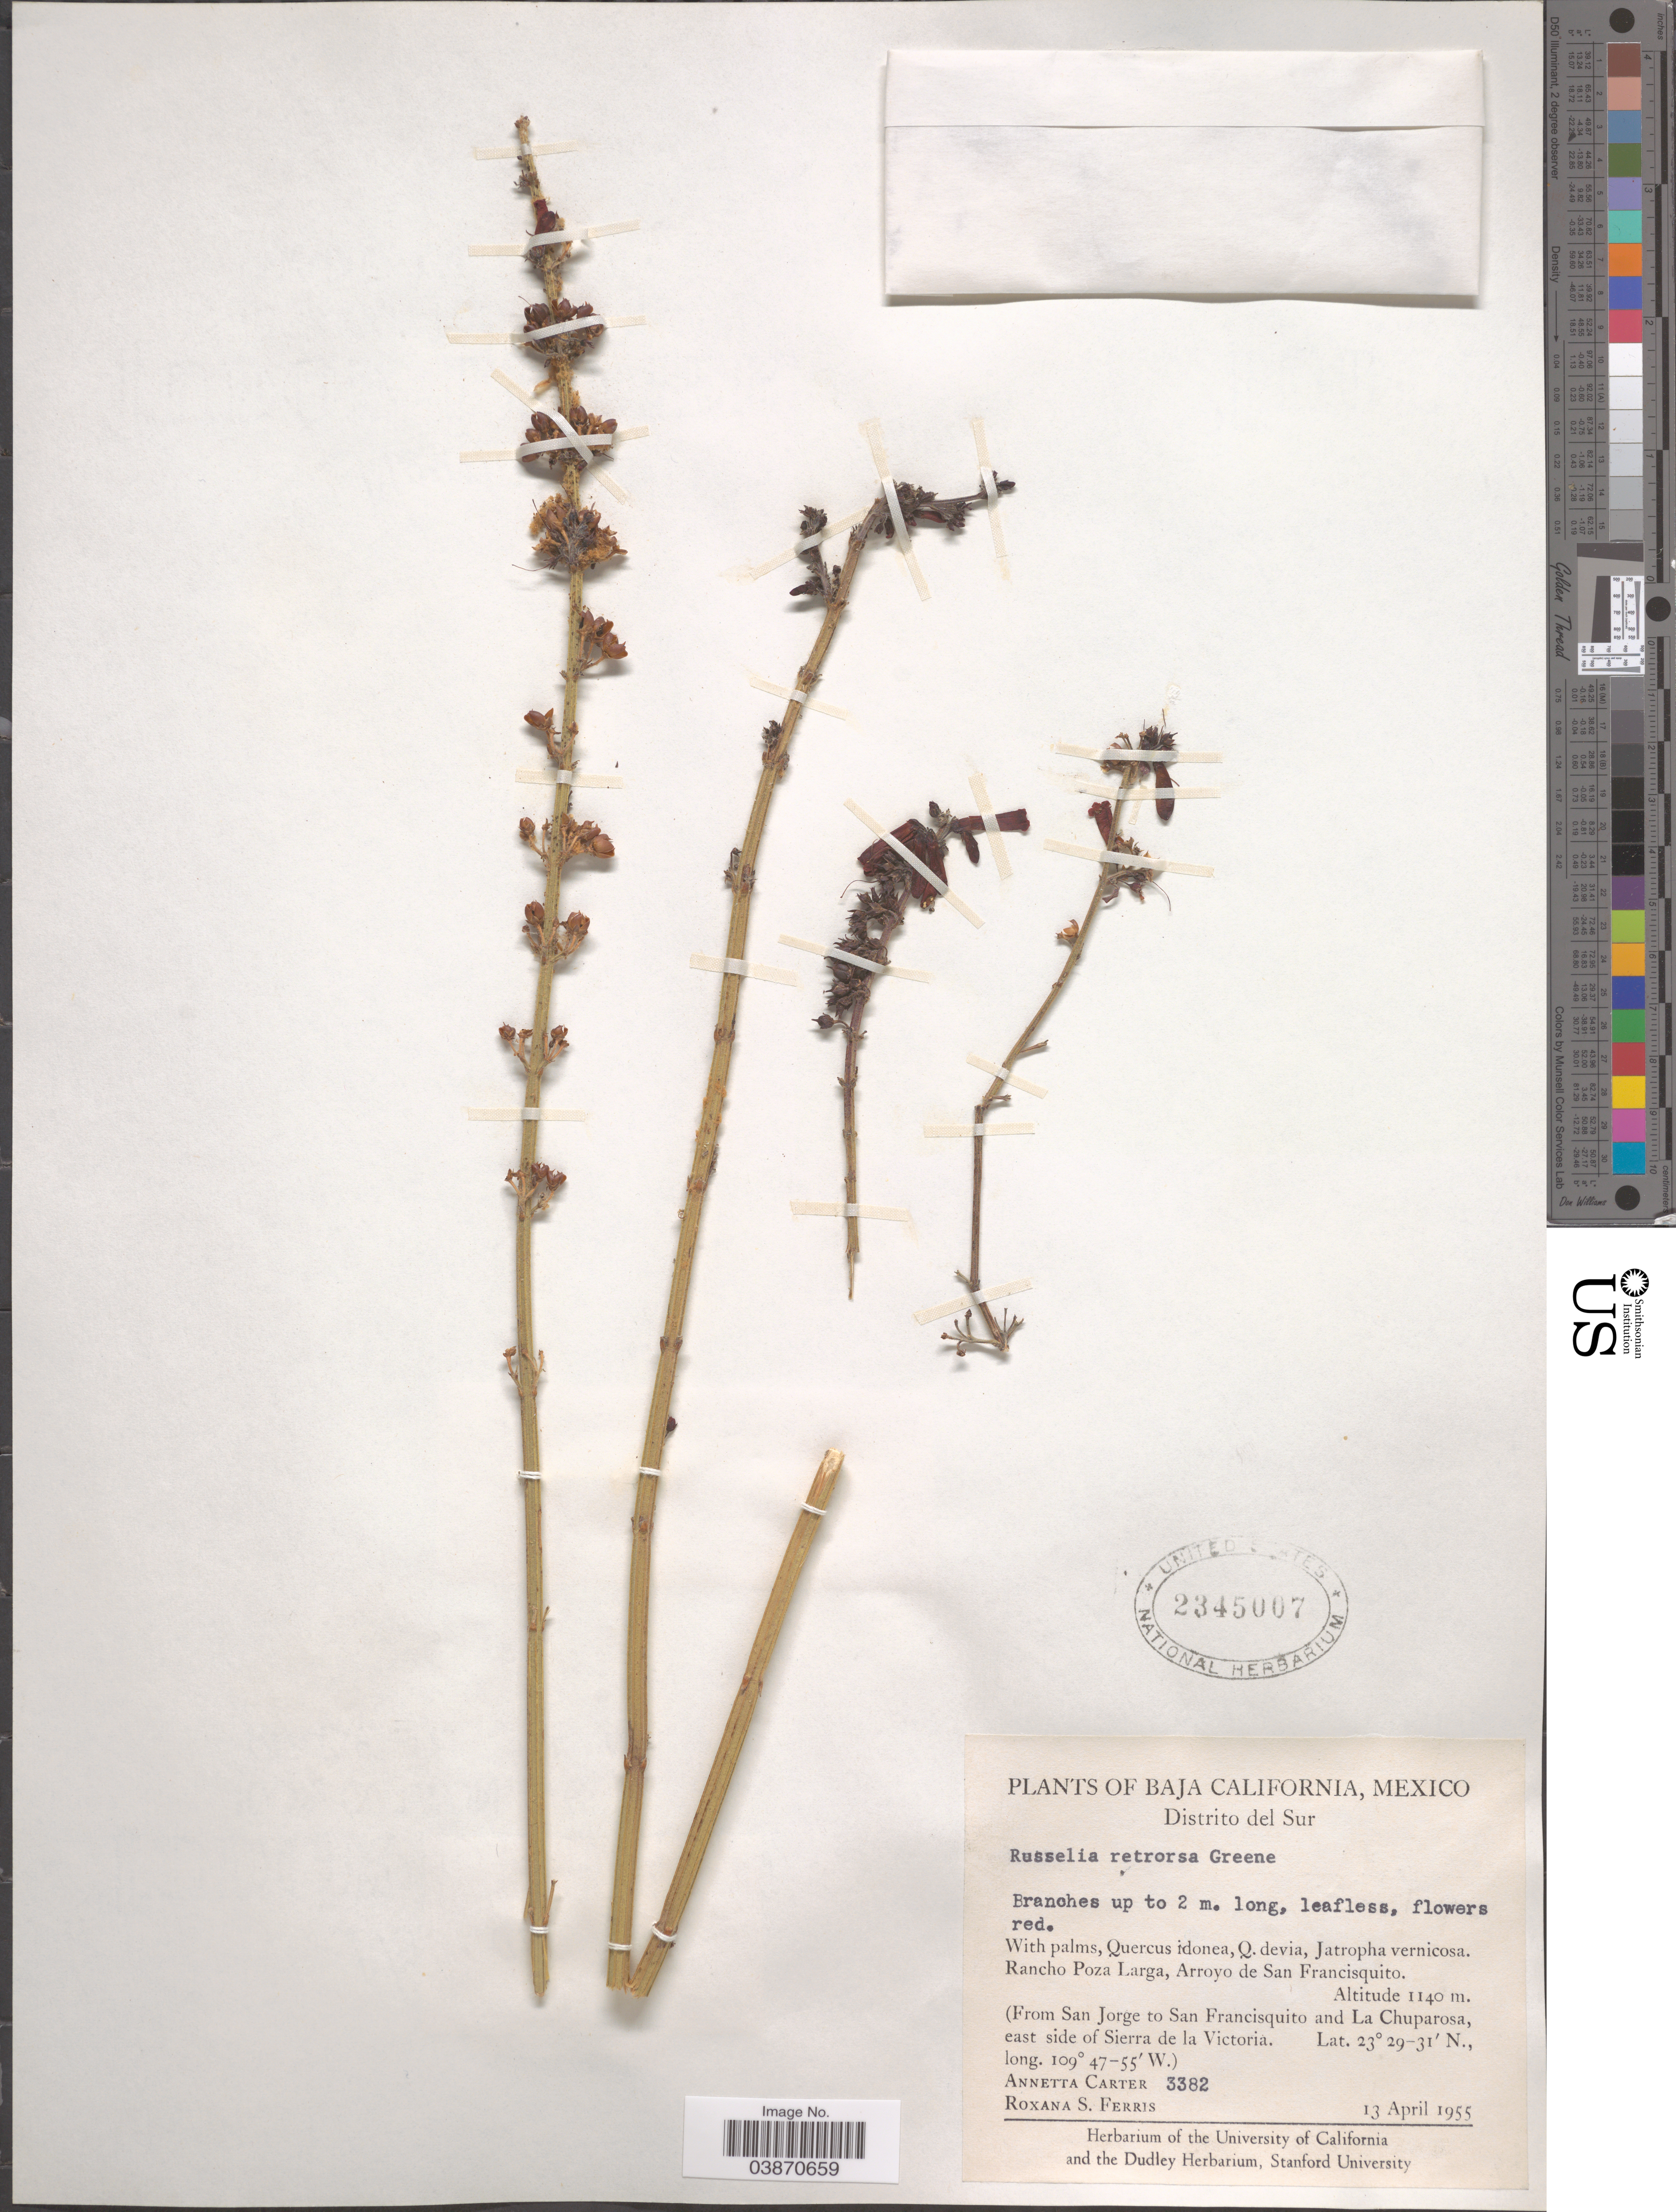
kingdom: Plantae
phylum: Tracheophyta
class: Magnoliopsida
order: Lamiales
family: Plantaginaceae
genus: Russelia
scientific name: Russelia retrorsa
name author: Greene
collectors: A. Carter & R. S. Ferris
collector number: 3382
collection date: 1955-04-13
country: Mexico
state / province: Baja California Sur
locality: Distrito del Sur. Rancho Poza Larga, Arroyo de San Francisquito. (From San Jorge to San Francisquito and La Chuparosa, east side of Sierra de la Victoria.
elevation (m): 1140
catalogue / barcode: US 2345007